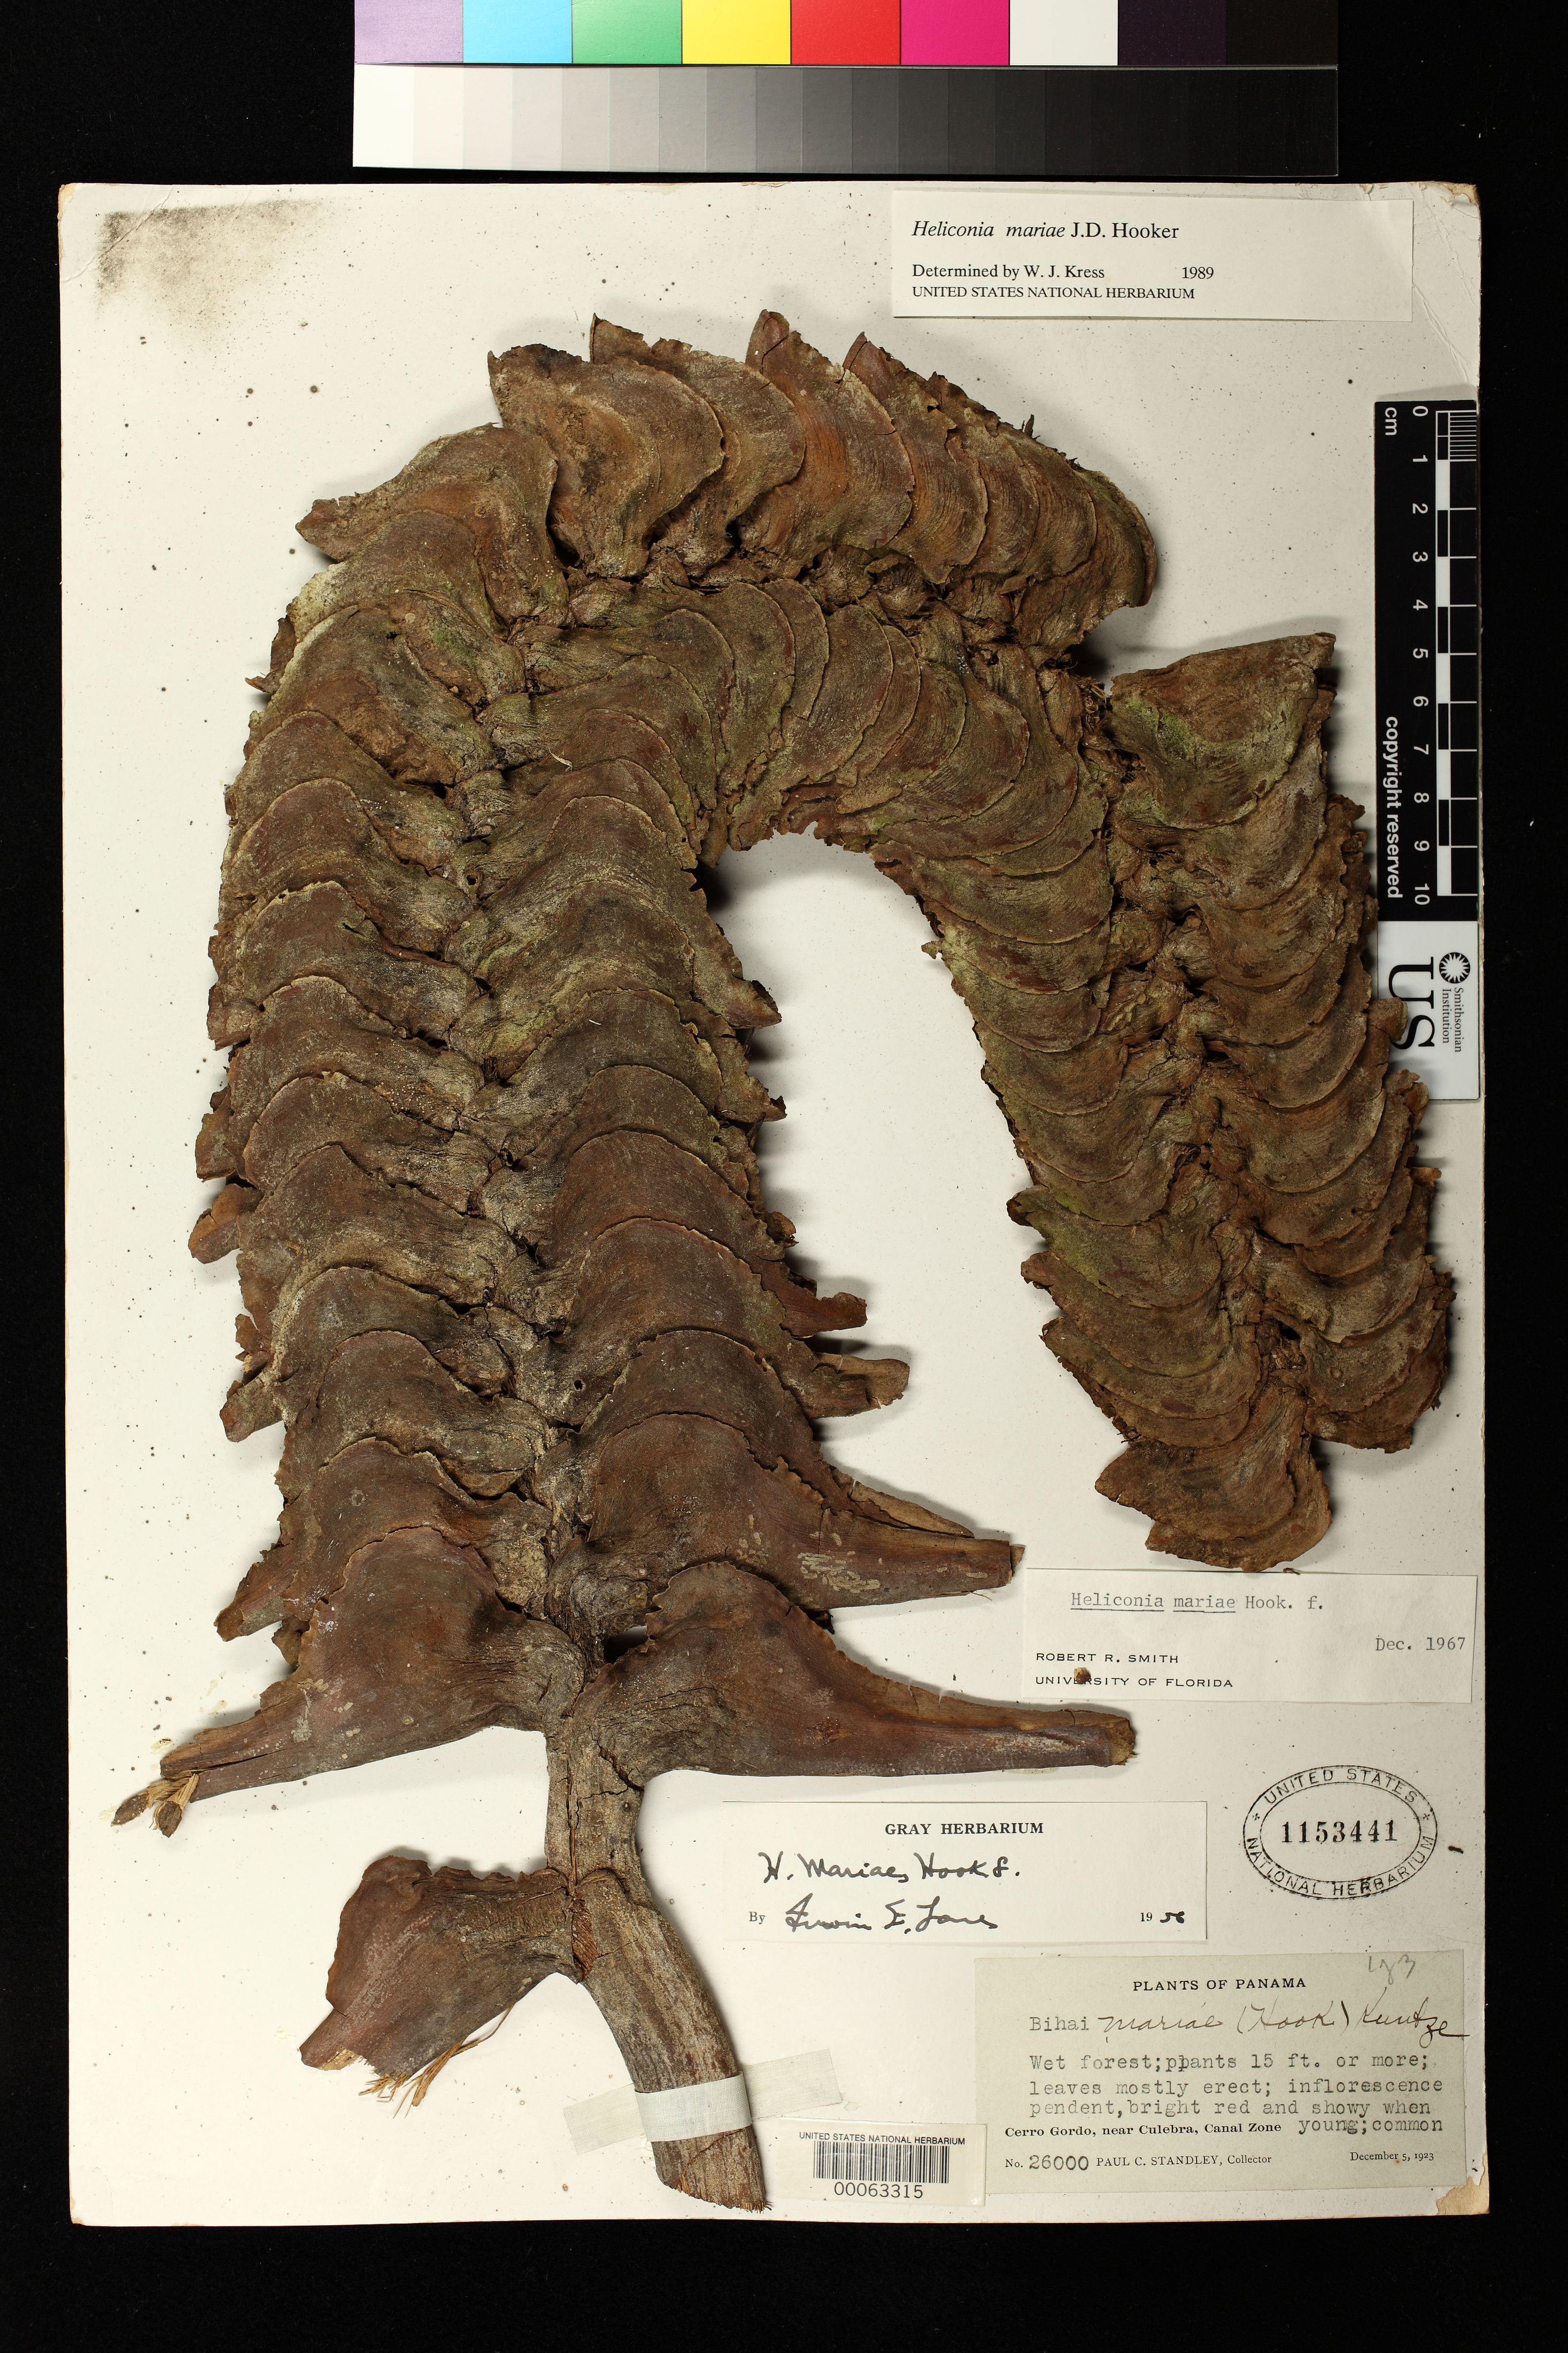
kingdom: Plantae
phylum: Tracheophyta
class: Liliopsida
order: Zingiberales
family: Heliconiaceae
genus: Heliconia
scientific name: Heliconia mariae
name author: Hook. f.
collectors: P. C. Standley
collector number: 26000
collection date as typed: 05 Dec 1923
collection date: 1923-12-05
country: Panama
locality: Cerro Gordo; near Culebra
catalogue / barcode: US 1153441